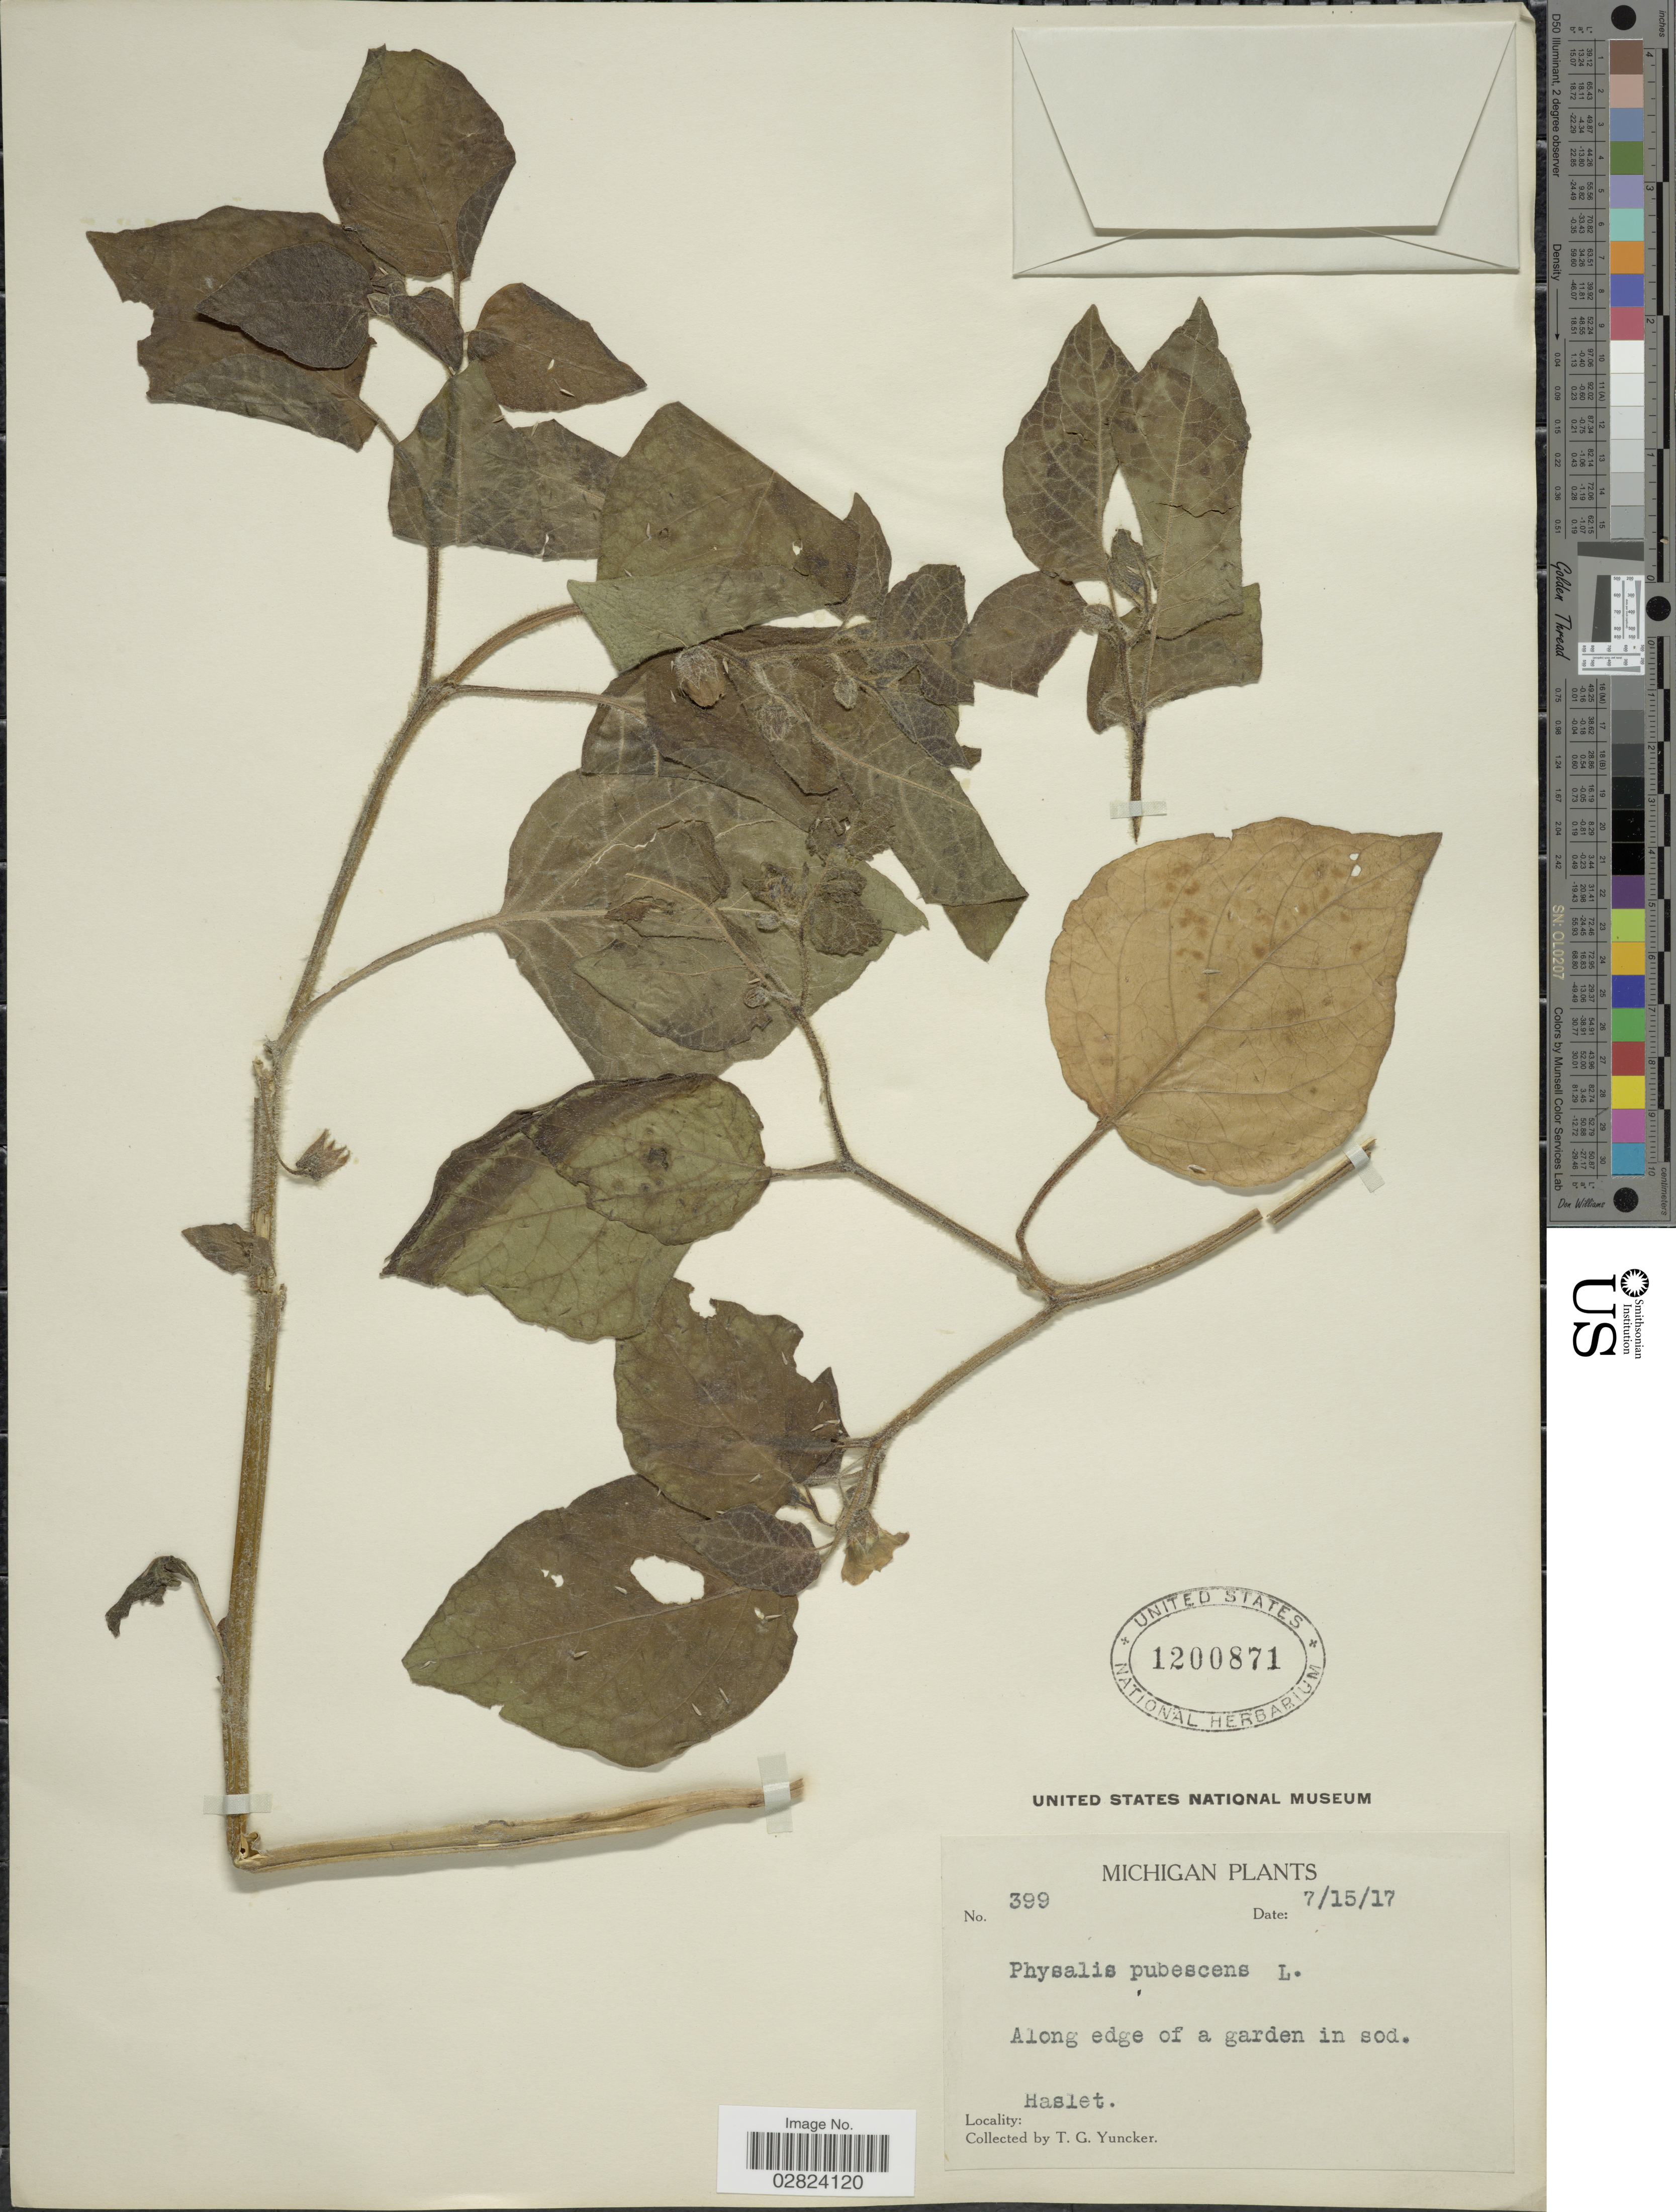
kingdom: Plantae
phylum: Tracheophyta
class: Magnoliopsida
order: Solanales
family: Solanaceae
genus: Physalis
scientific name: Physalis pubescens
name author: L.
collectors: T. G. Yuncker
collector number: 399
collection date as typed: Transcribed d/m/y: 15/7/17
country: United States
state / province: Michigan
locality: Along edge of a garden in sod. Haslet.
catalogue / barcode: US 1200871